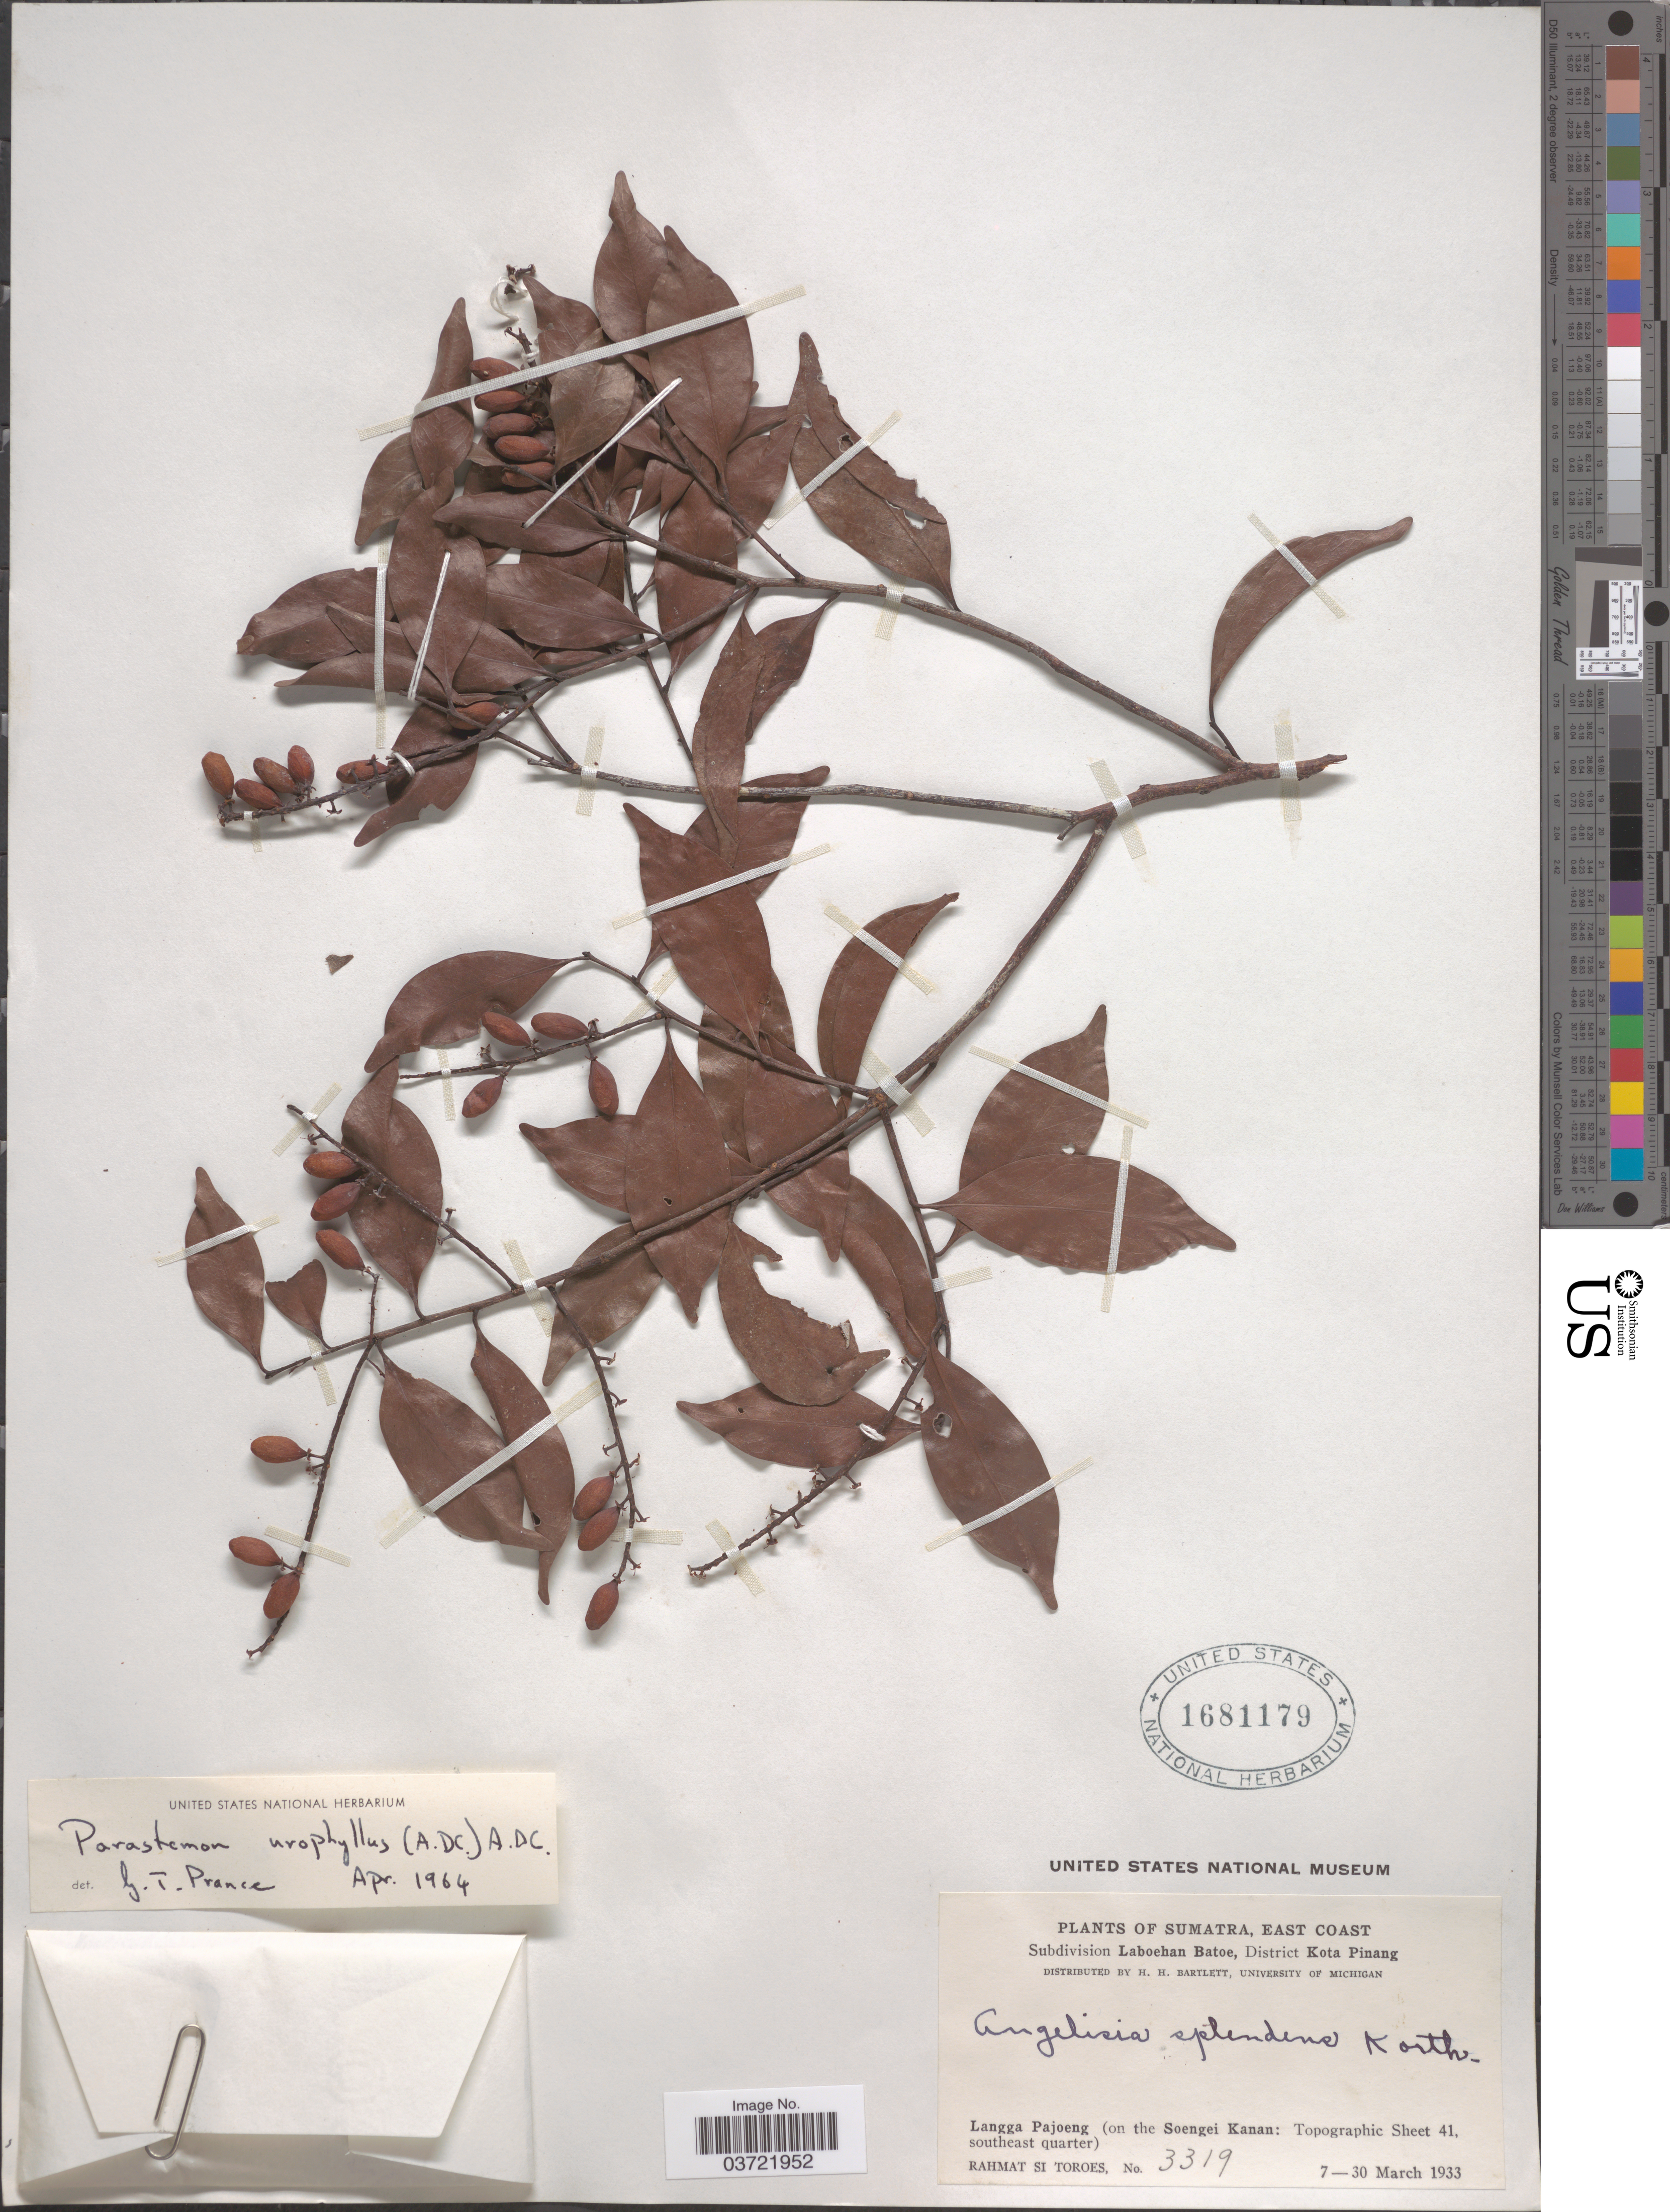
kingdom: Plantae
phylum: Tracheophyta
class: Magnoliopsida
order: Malpighiales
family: Chrysobalanaceae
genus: Parastemon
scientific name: Parastemon urophyllus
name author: (Wall. ex A. DC.) A. DC.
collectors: Rahmat Si Boeea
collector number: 3319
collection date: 1933-03-07/1933-03-30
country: Indonesia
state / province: Sumatra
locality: East Coast. Subdivision Laboehan Batoe, District Kota Pinang. Langga Pajoeng (on the Soengei Kanan: Topographic Sheet 41, southeast quarter).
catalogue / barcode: US 1681179